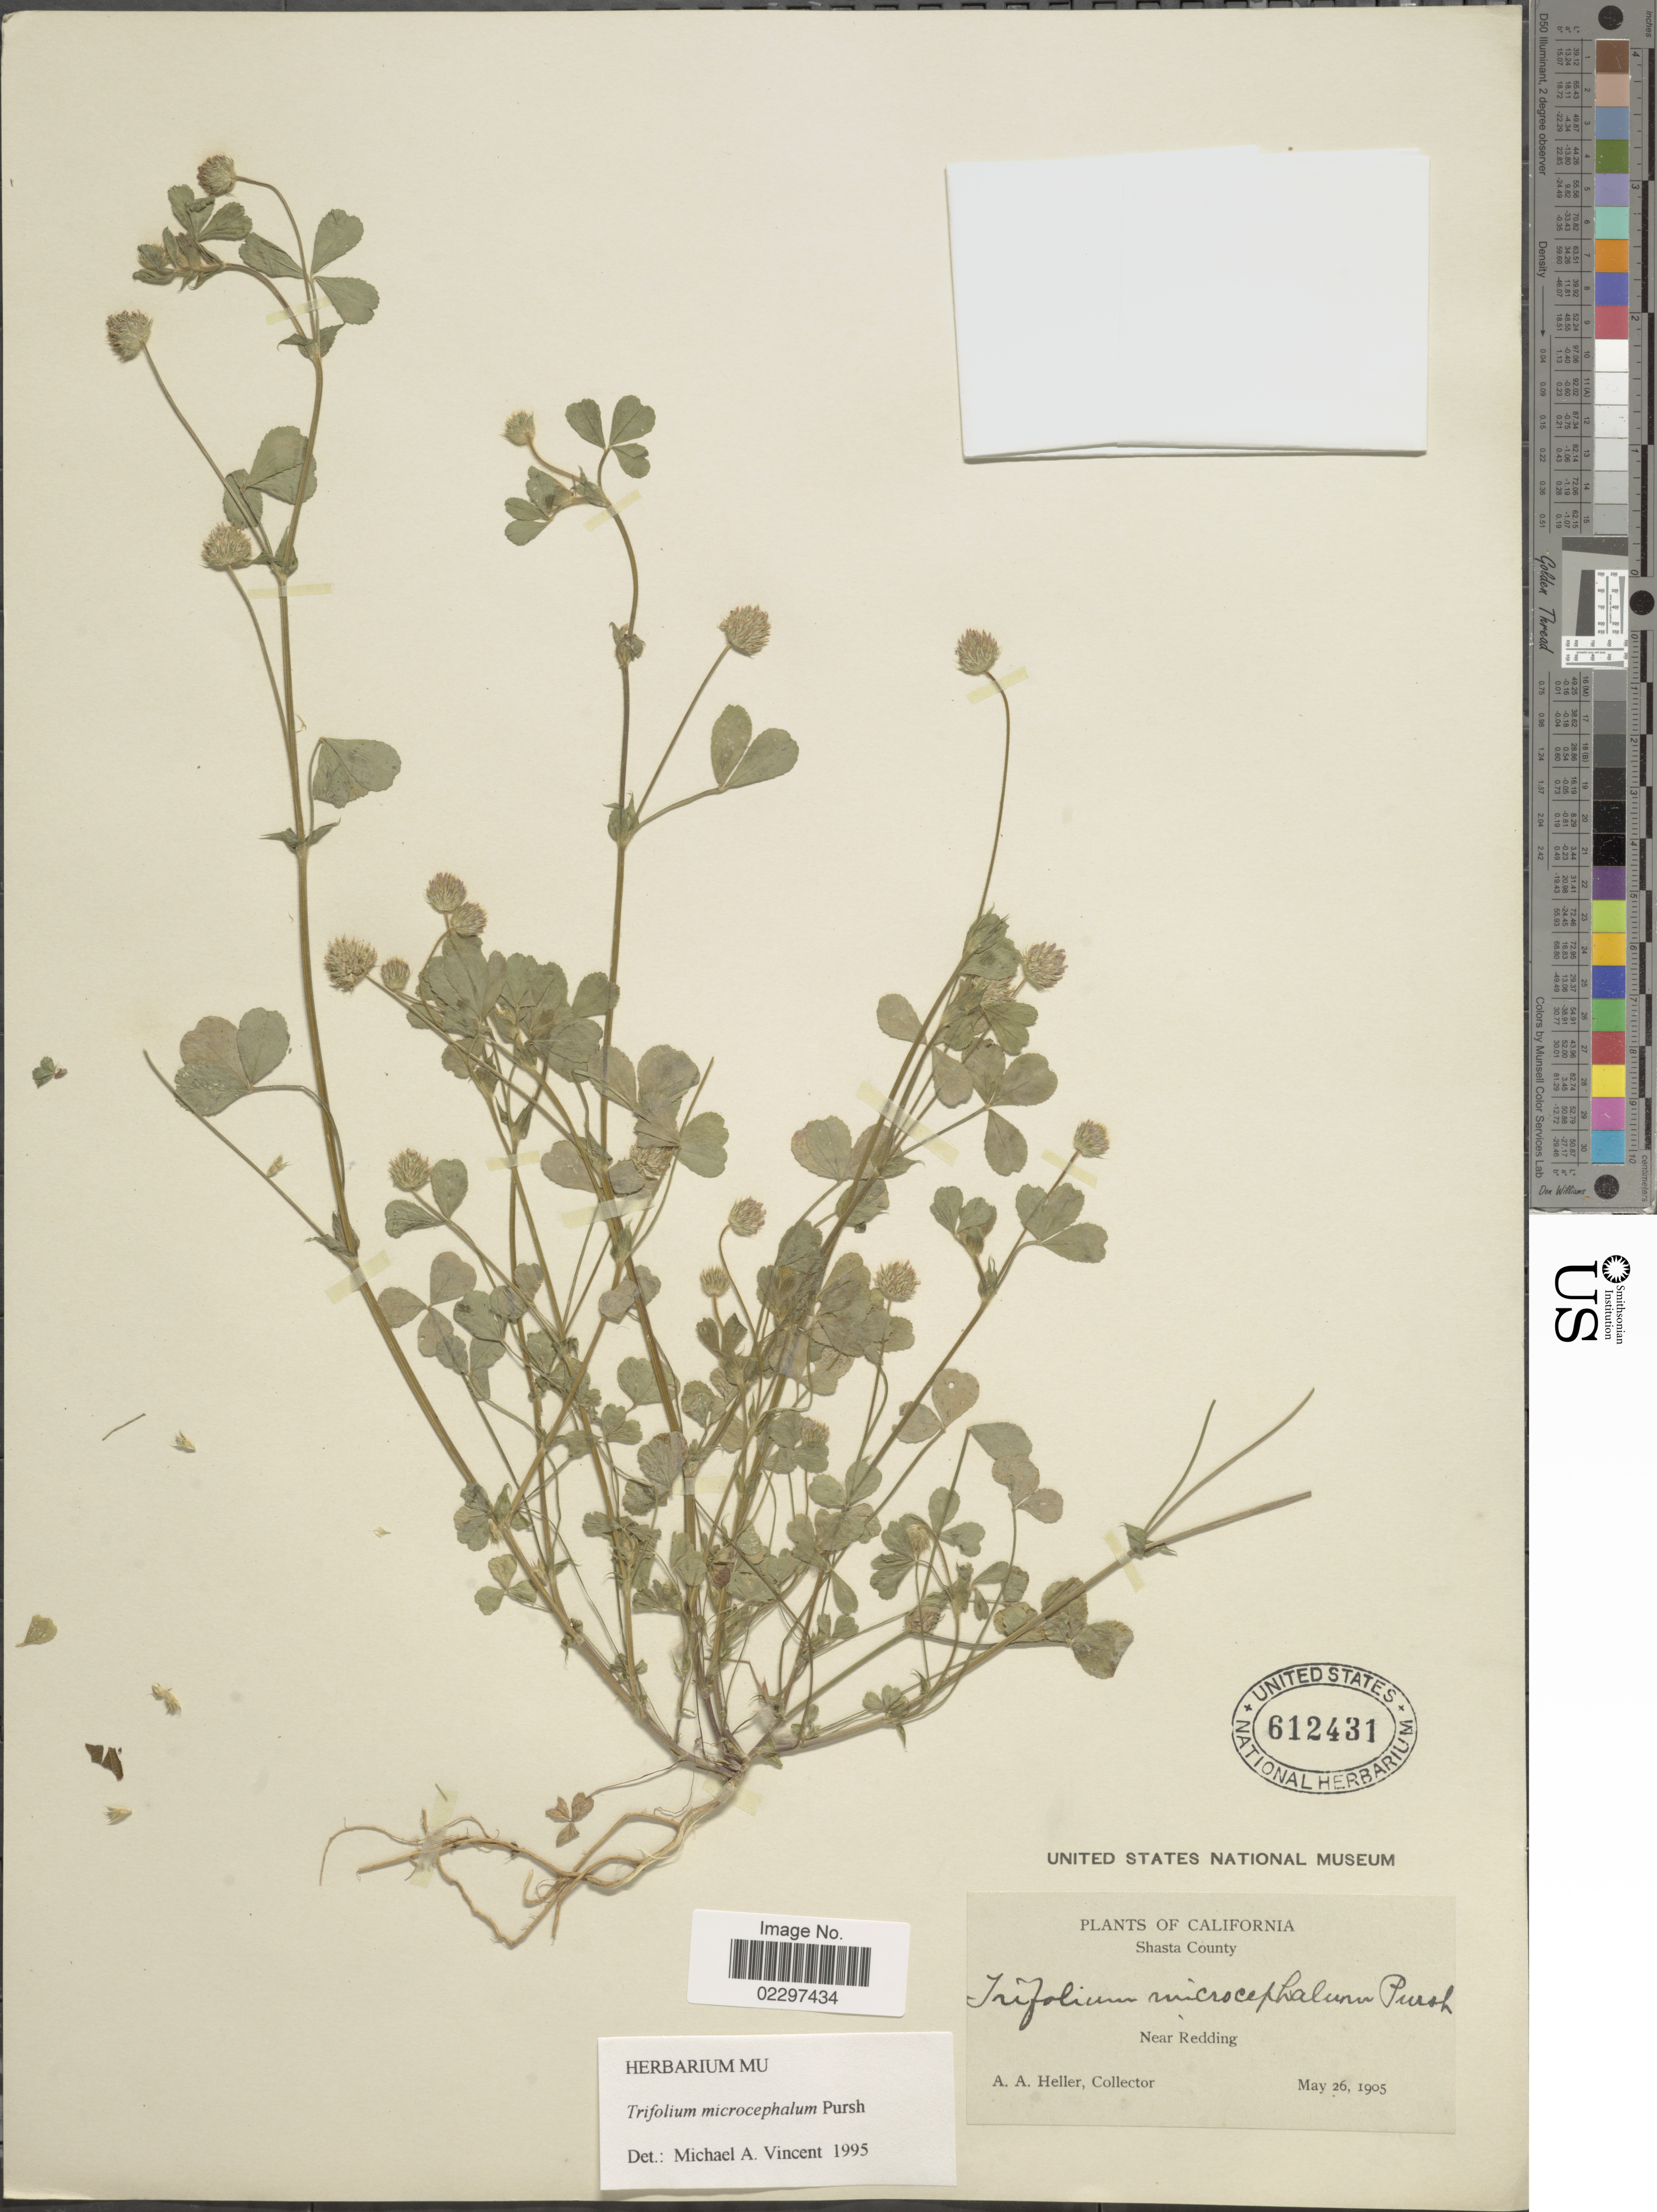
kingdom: Plantae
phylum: Tracheophyta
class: Magnoliopsida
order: Fabales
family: Fabaceae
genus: Trifolium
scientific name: Trifolium microcephalum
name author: Pursh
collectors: A. A. Heller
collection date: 1905-05-26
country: United States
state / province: California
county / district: Shasta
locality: Shasta County. Near Redding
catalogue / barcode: US 612431